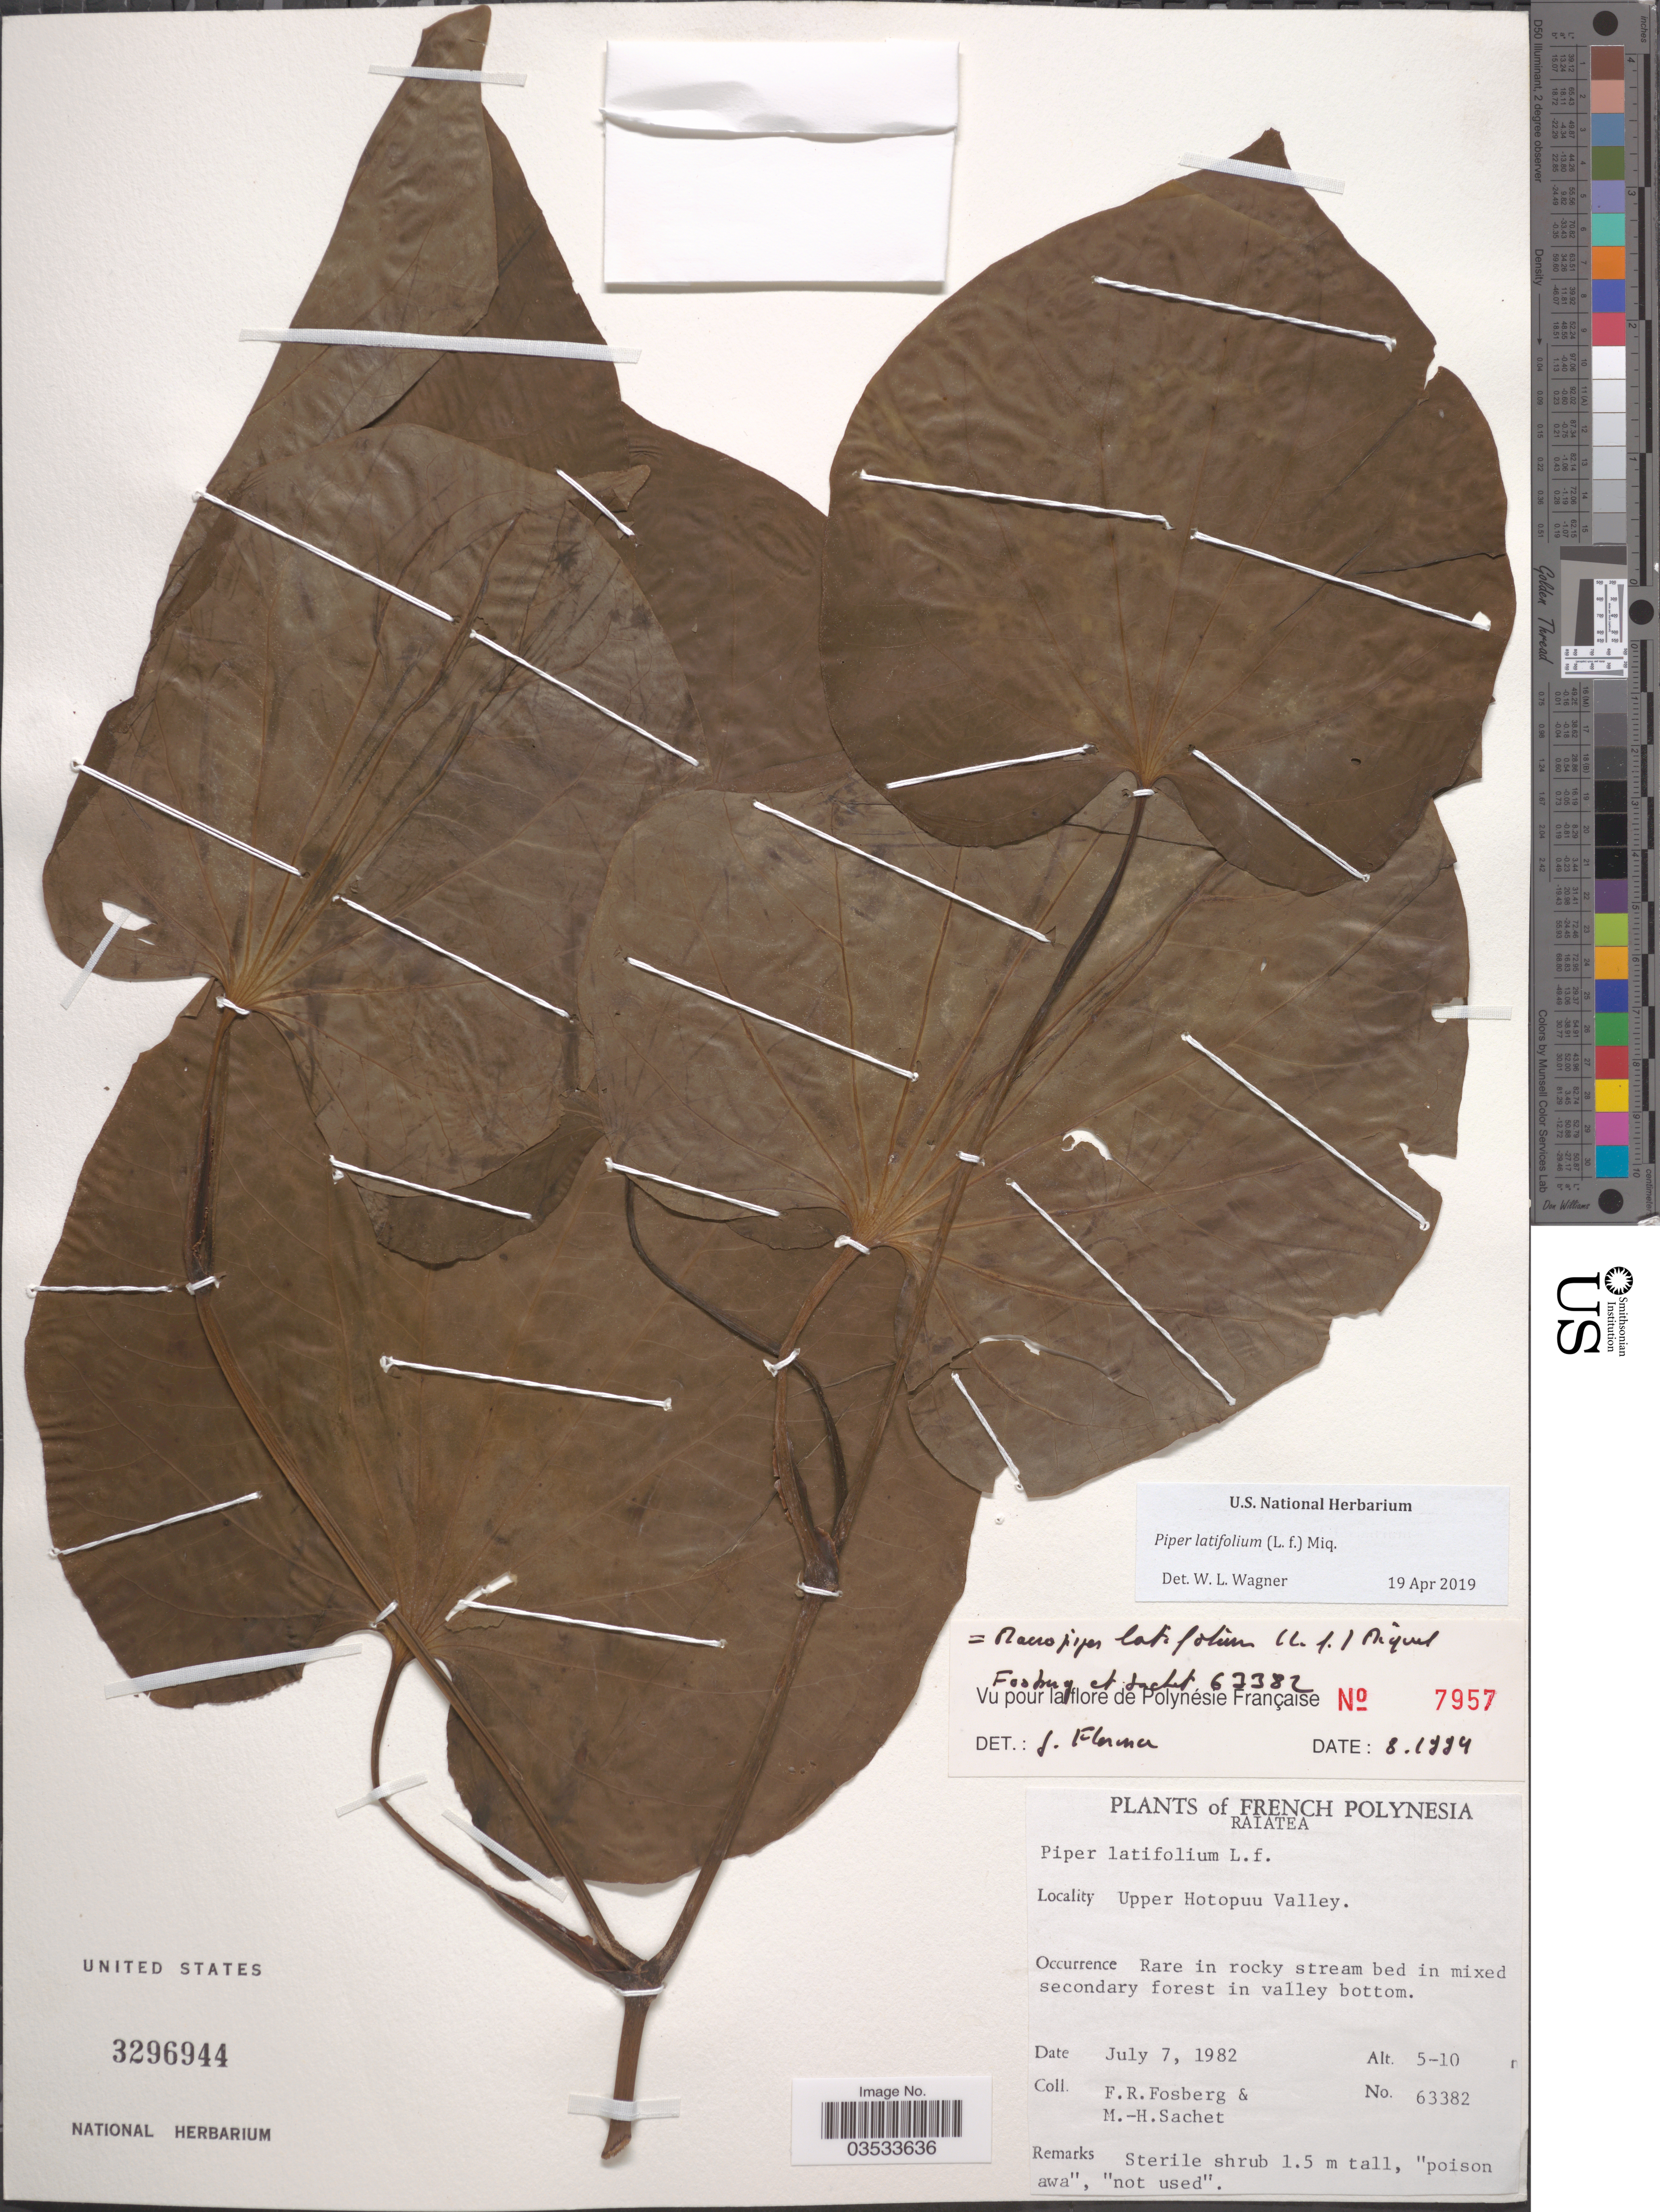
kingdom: Plantae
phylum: Tracheophyta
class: Magnoliopsida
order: Piperales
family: Piperaceae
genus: Piper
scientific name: Piper latifolium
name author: L. f.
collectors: F. R. Fosberg & M.-H. Sachet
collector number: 63382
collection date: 1982-07-07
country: French Polynesia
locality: Raiatea. Upper Hotopuu Valley.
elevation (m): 5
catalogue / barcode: US 3296944